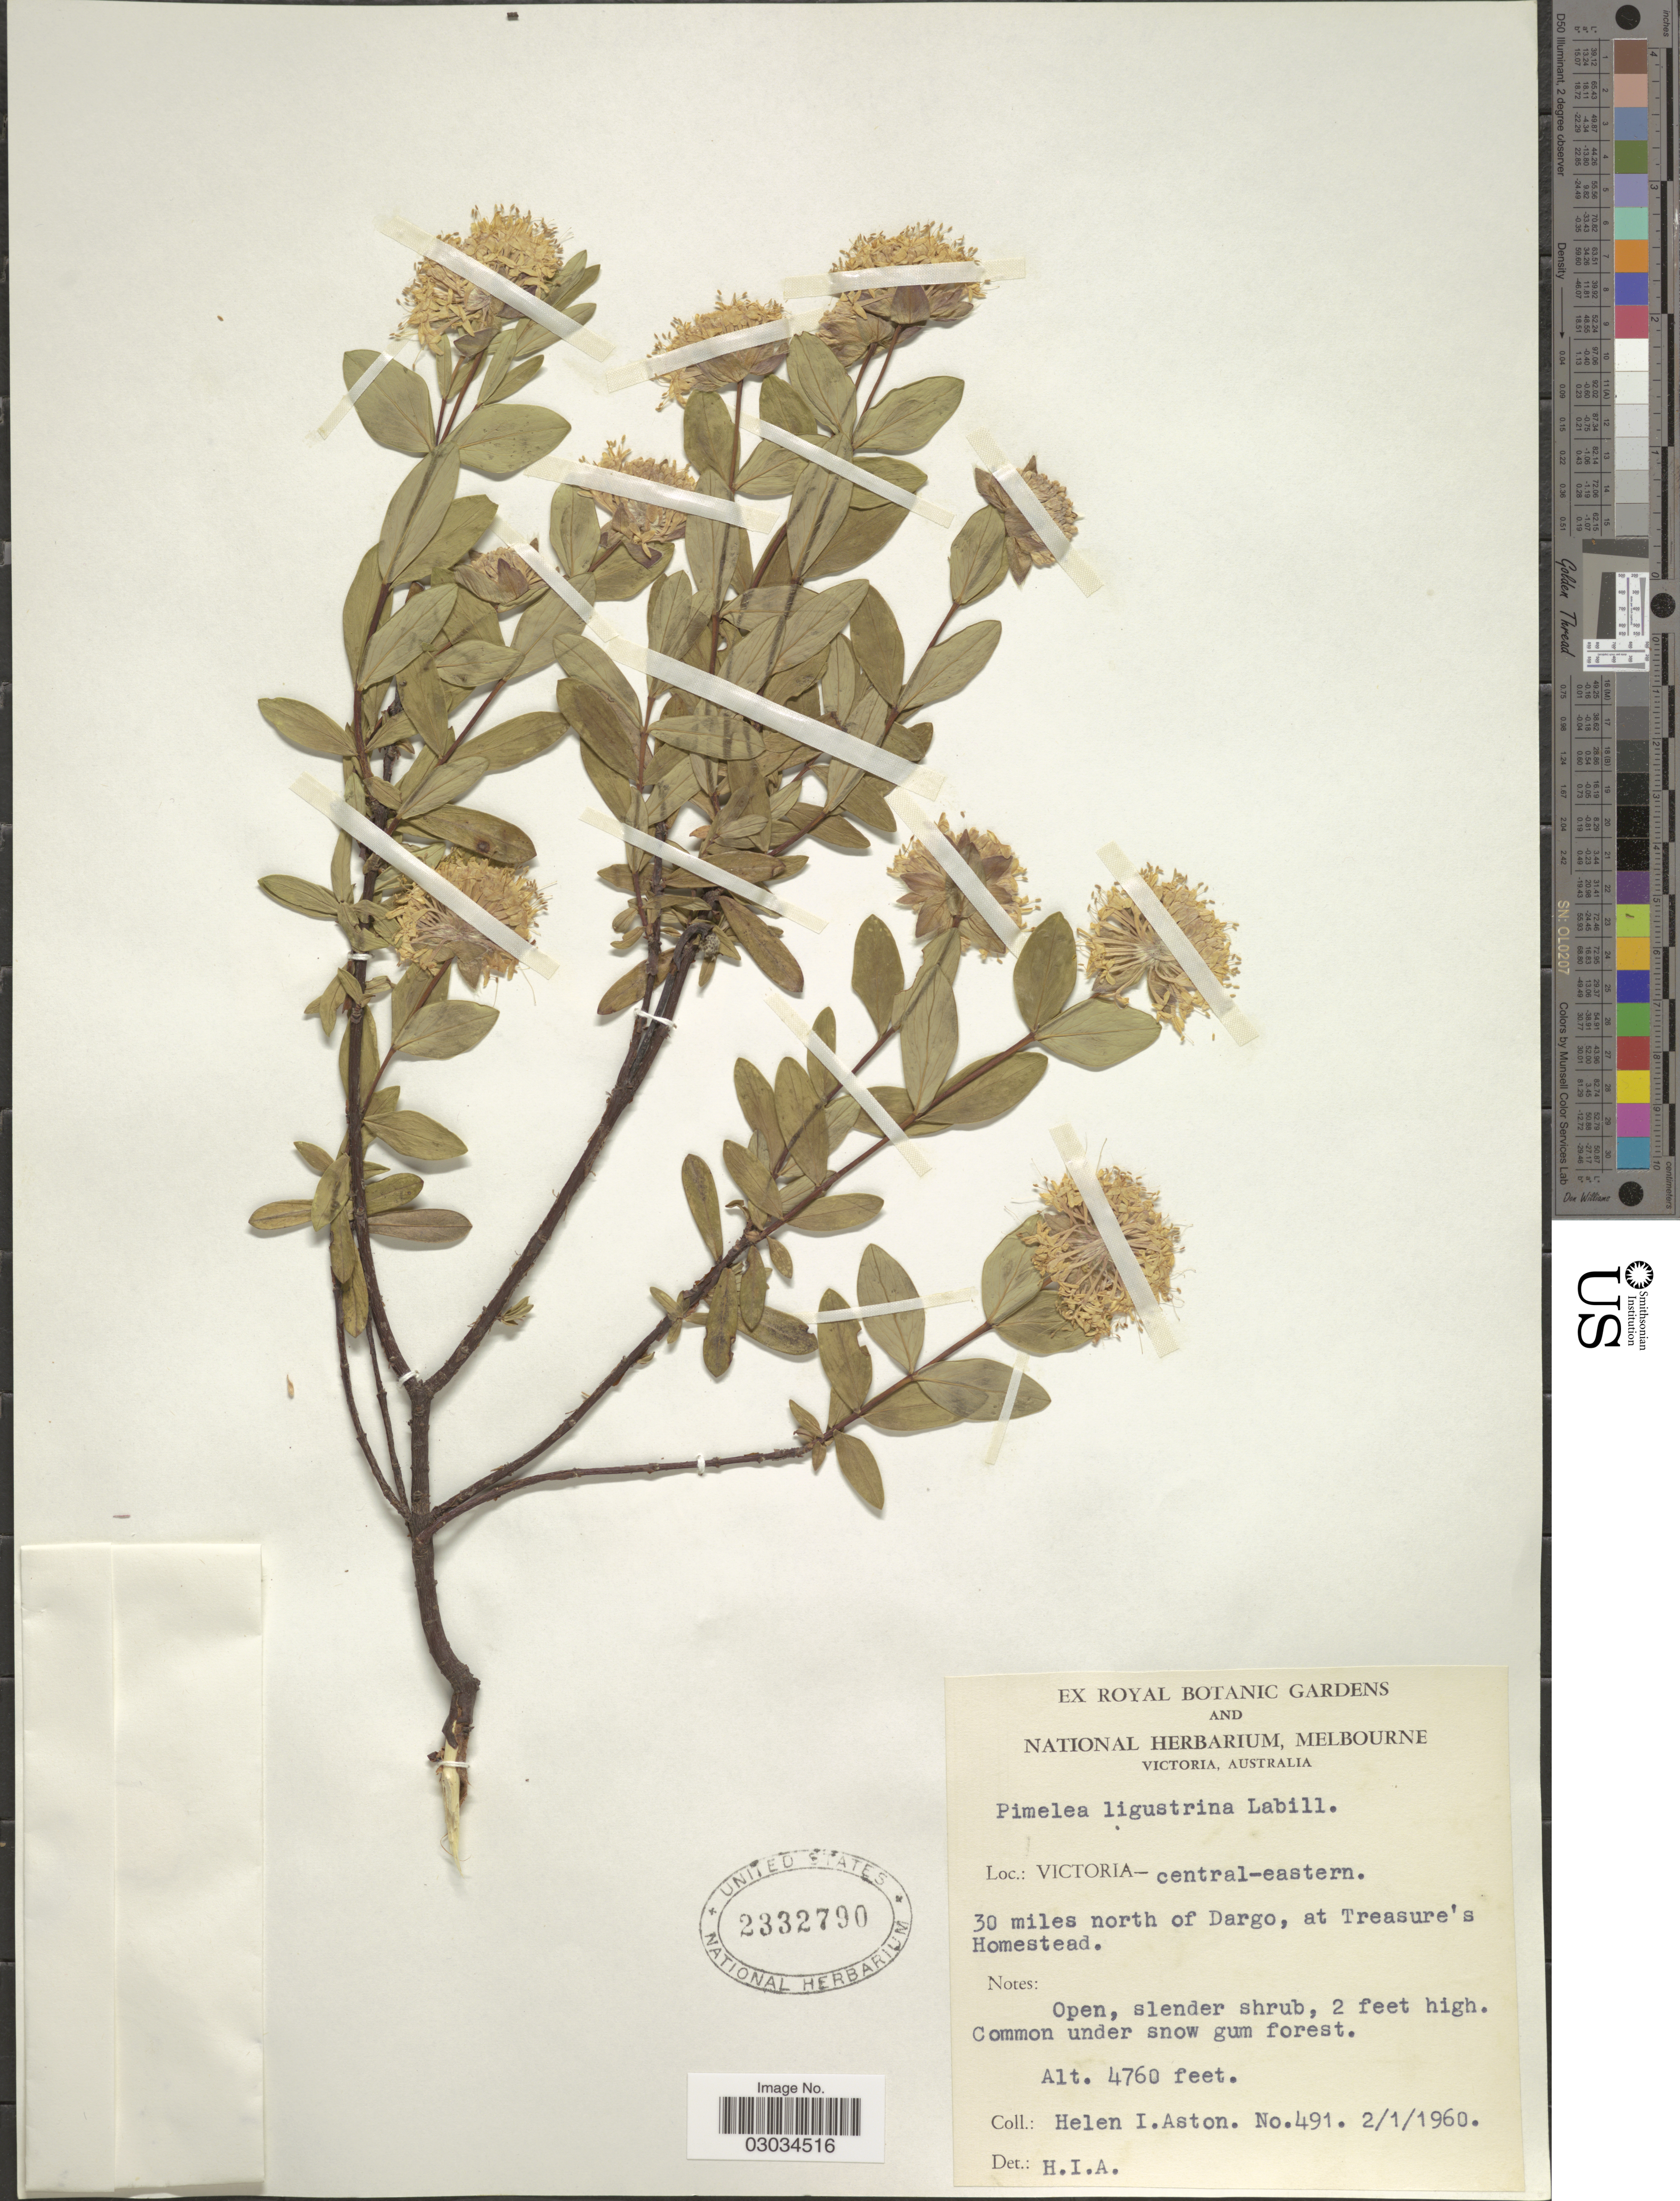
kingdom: Plantae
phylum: Tracheophyta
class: Magnoliopsida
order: Malvales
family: Thymelaeaceae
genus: Pimelea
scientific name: Pimelea ligustrina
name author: Labill.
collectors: H. I. Aston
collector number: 491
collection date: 1960-01-02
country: Australia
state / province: Victoria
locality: Victoria-central-eastern. 30 miles north of Dargo, at Treasure's Homestead.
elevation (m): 1451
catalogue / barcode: US 2332790